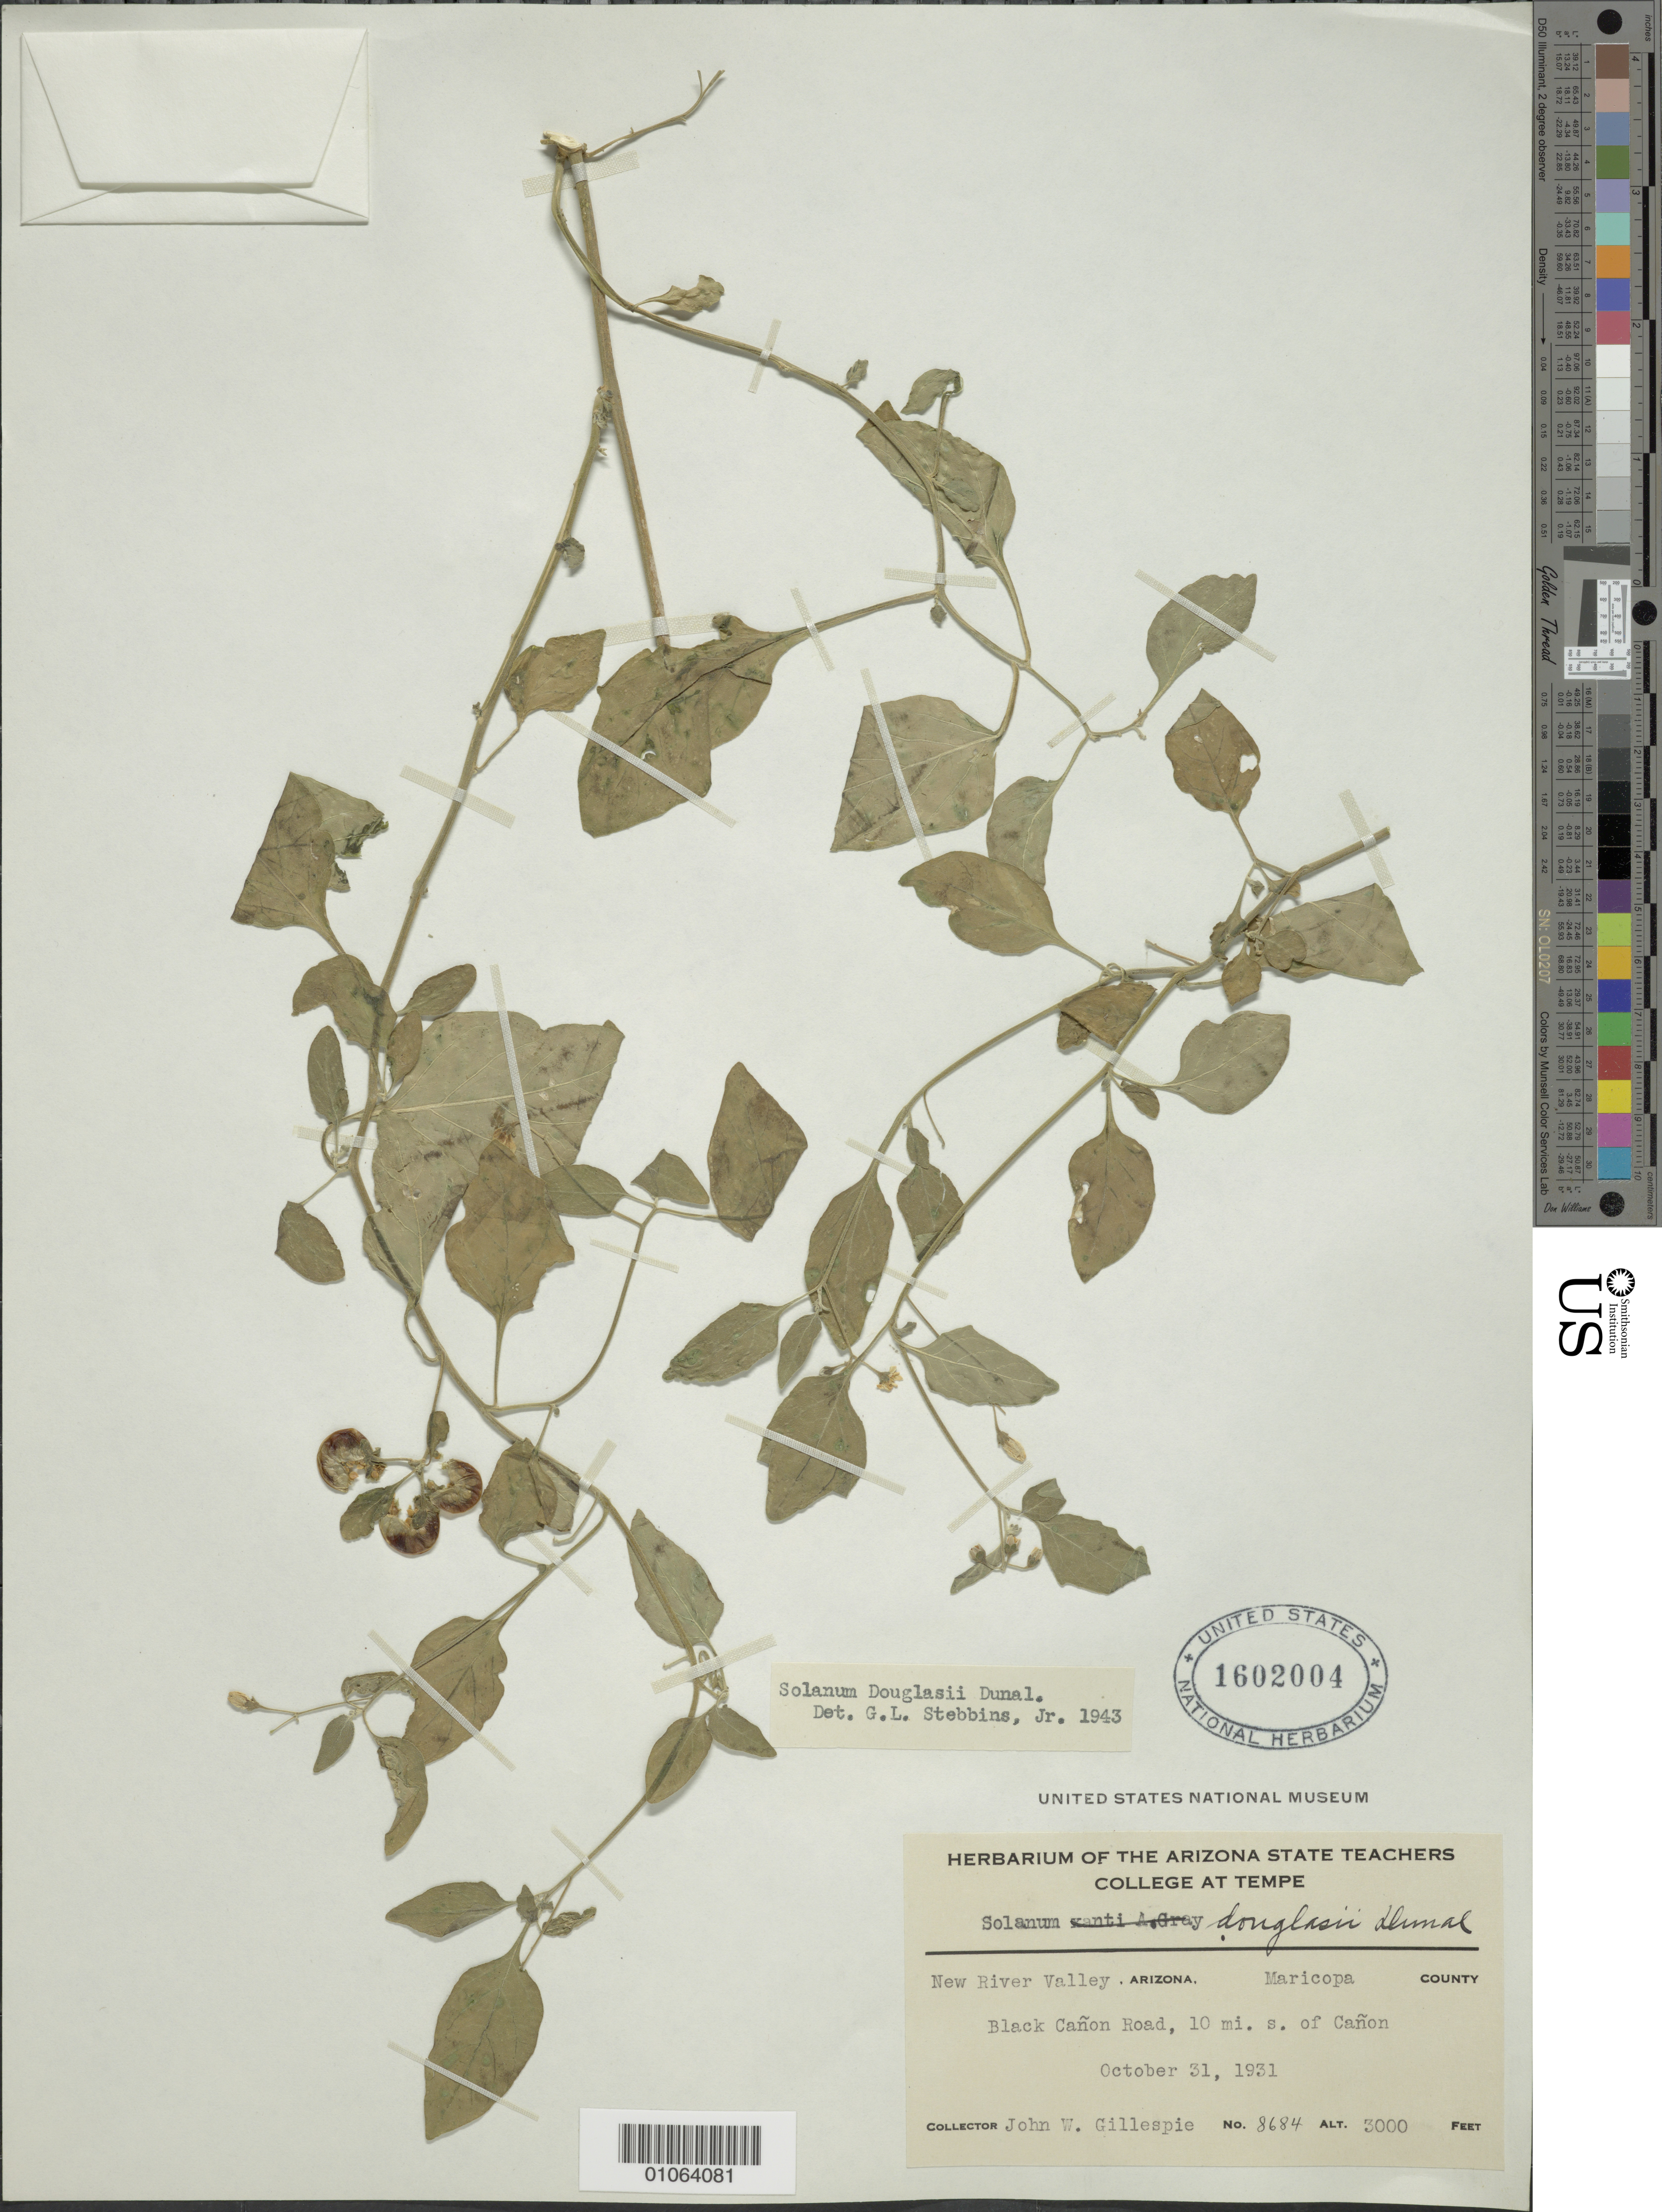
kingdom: Plantae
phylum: Tracheophyta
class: Magnoliopsida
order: Solanales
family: Solanaceae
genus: Solanum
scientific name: Solanum douglasii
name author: Dunal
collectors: J. W. Gillespie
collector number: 8684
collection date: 1931-10-31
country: United States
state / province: Arizona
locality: New River Valley. Maricopa County. Black Cañon Road, 10 mi. s. of Cañon.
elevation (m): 914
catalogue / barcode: US 1602004